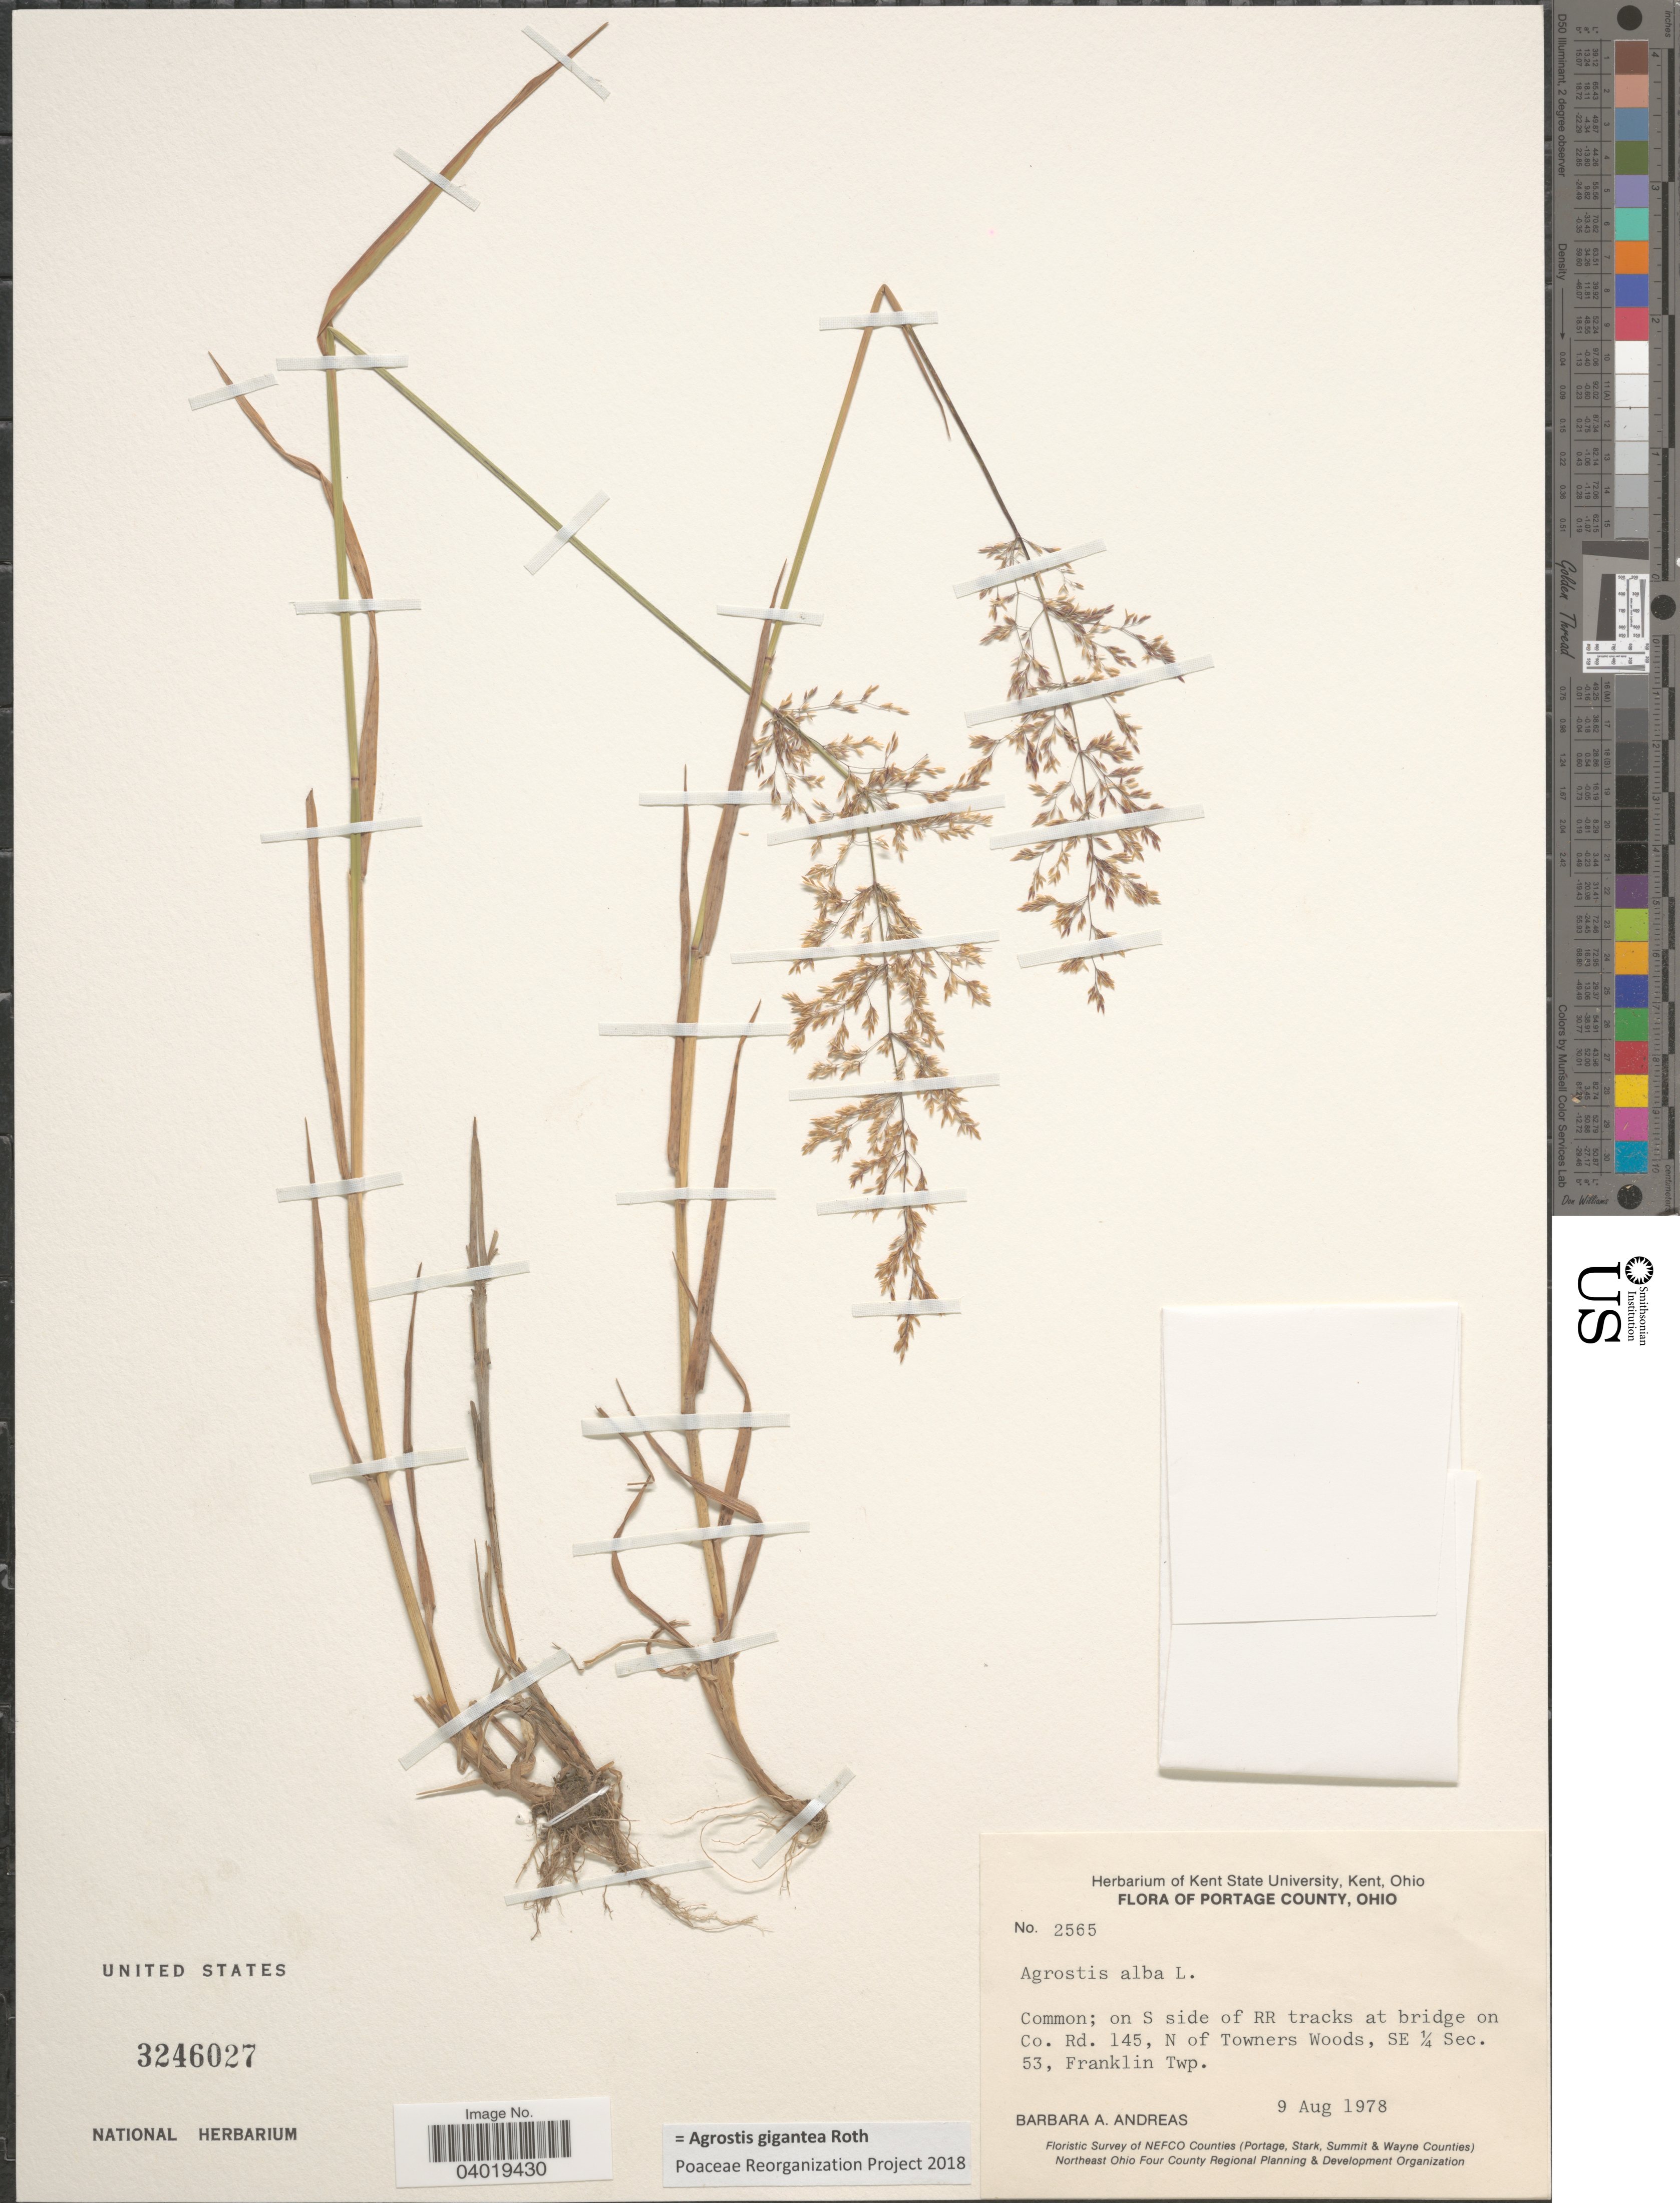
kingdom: Plantae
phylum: Tracheophyta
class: Liliopsida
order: Poales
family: Poaceae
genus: Agrostis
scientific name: Agrostis gigantea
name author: Roth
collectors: B. A. Andreas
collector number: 2565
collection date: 1978-08-09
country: United States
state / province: Ohio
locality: Portage County. Common; on S side of RR tracks at bridge on Co. Rd. 145, N of Towners Woods, SE ¼ Sec. 53, Franklin Twp.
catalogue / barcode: US 3246027